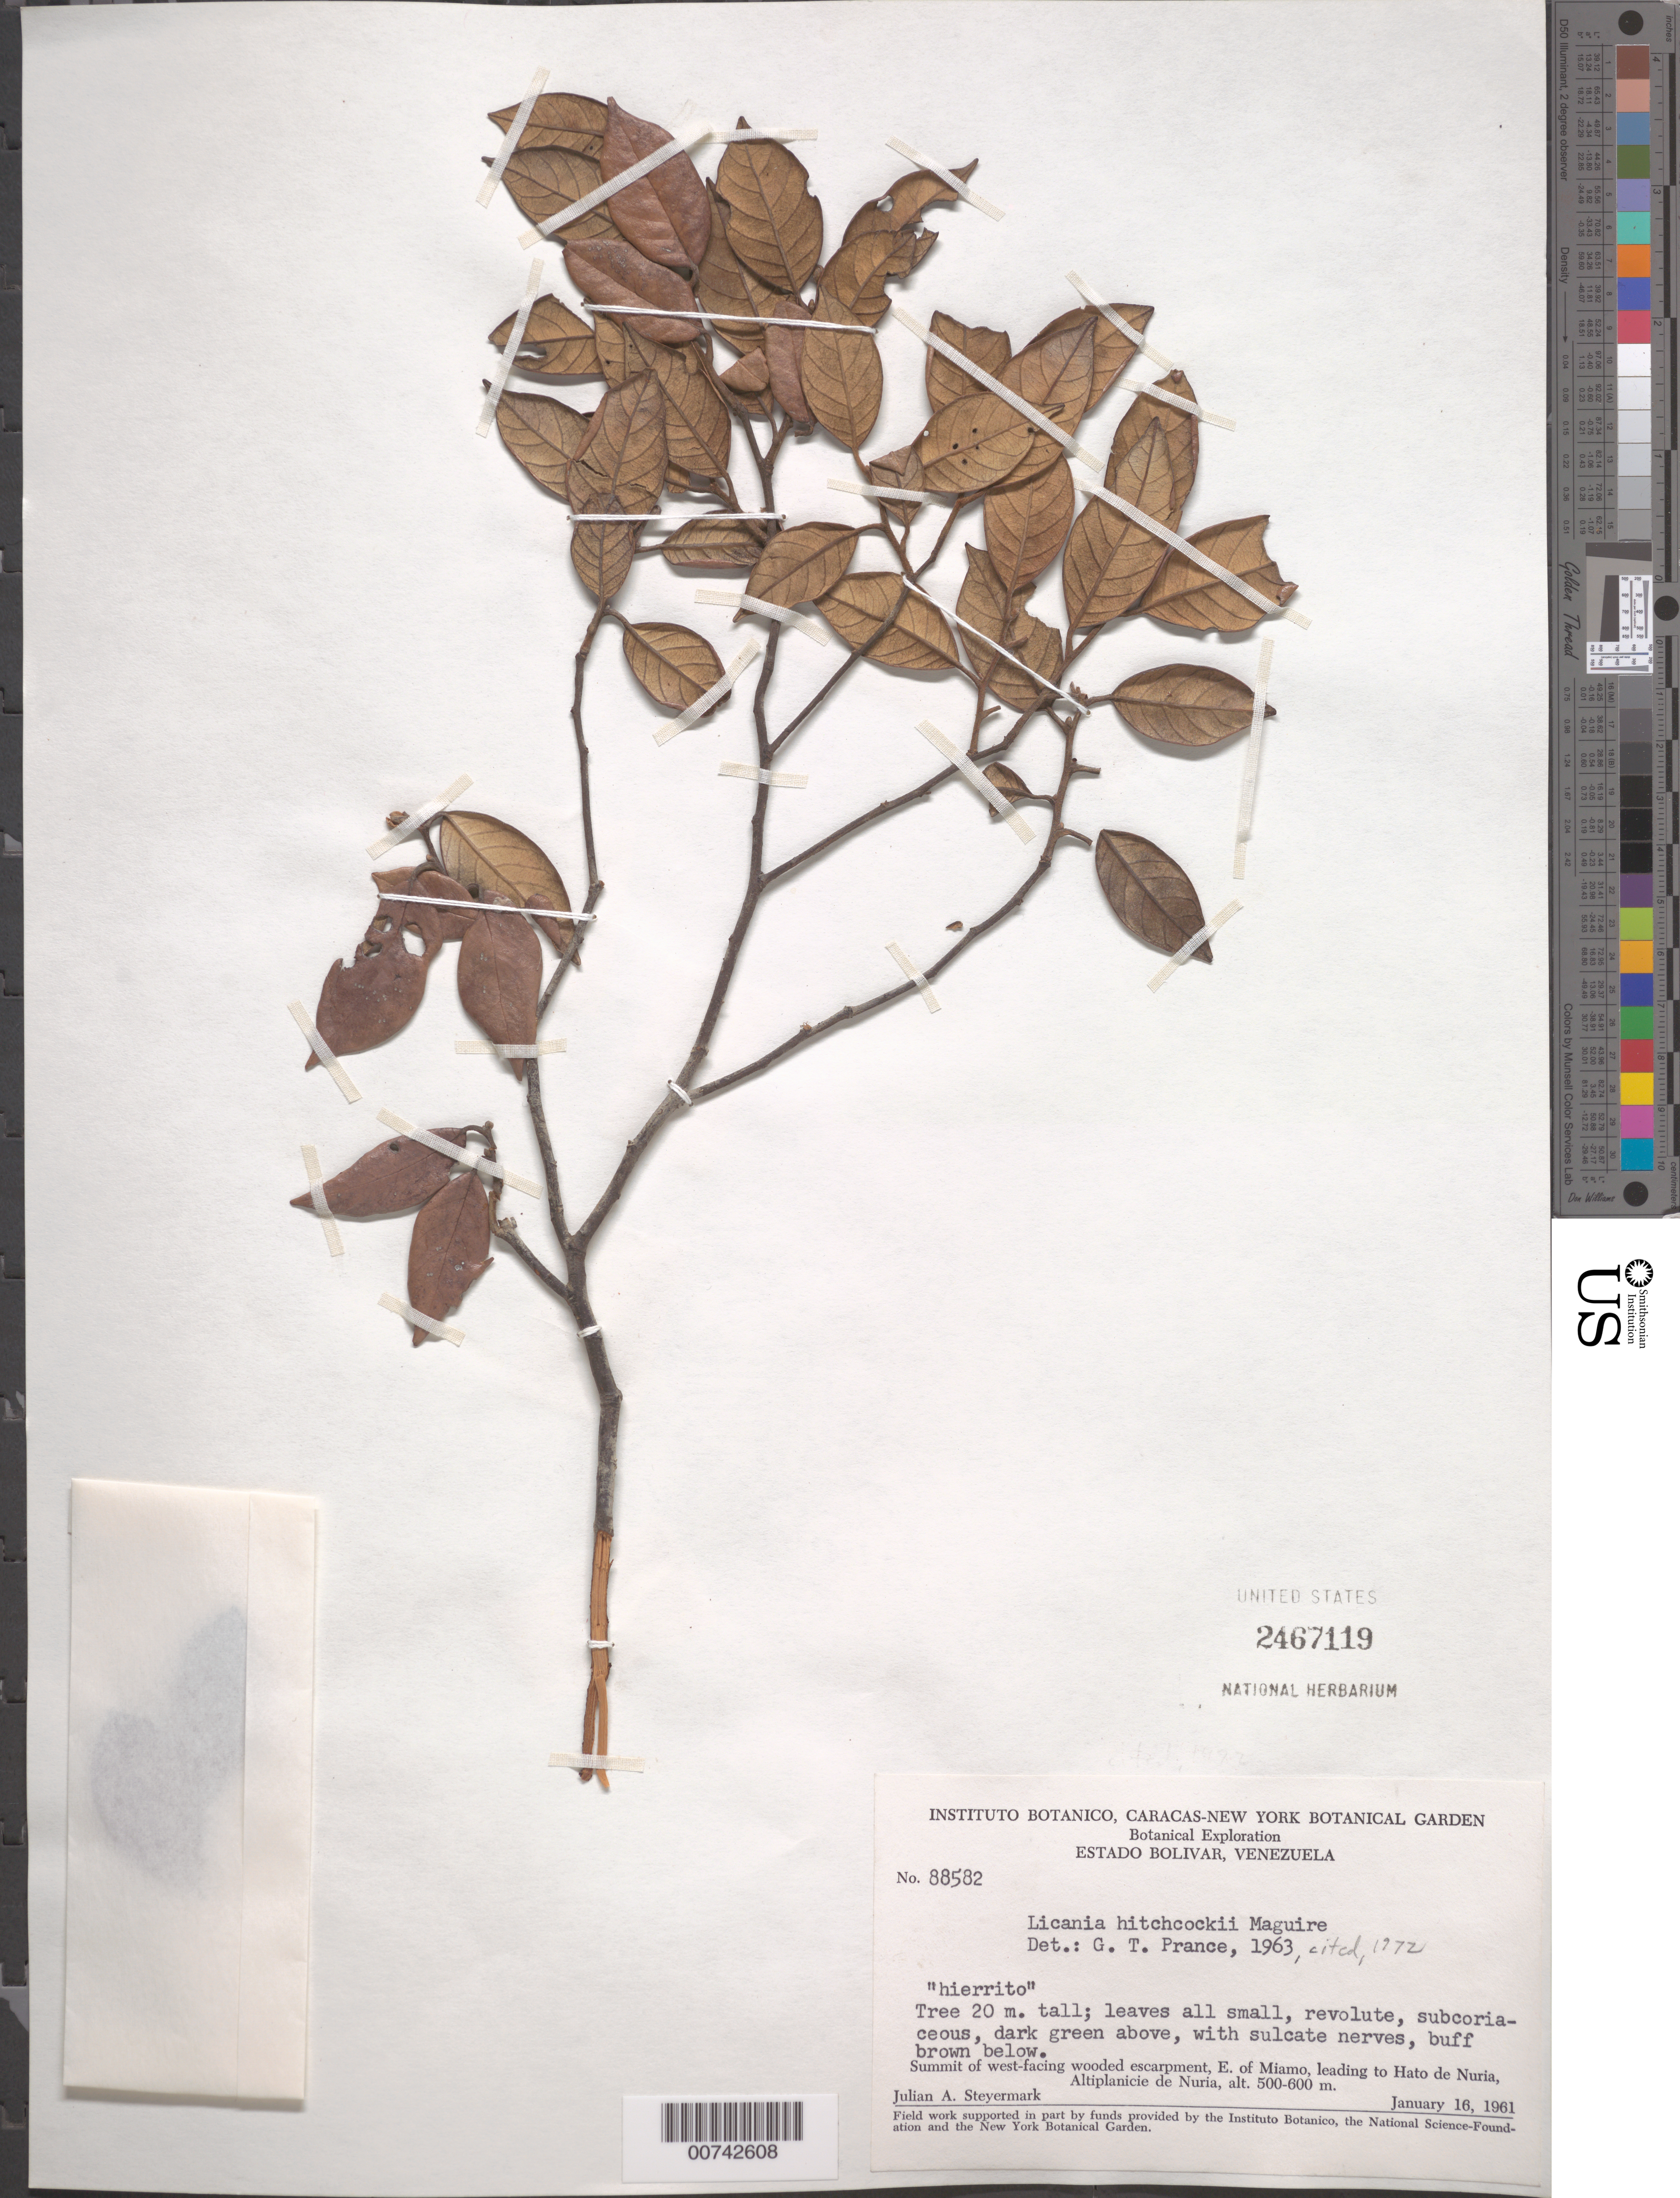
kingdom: Plantae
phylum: Tracheophyta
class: Magnoliopsida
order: Malpighiales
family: Chrysobalanaceae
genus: Licania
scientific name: Licania hitchcockii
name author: Maguire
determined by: Prance, G. T.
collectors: J. Steyermark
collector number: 88582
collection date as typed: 16-Jan-61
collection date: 1961-01-16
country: Venezuela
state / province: Bolívar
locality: Miamo, E of, leading to Hato de Nuria, Altiplanicie de Nuria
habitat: Summit of W facing wooded escarpment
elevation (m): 500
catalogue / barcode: US 2467119